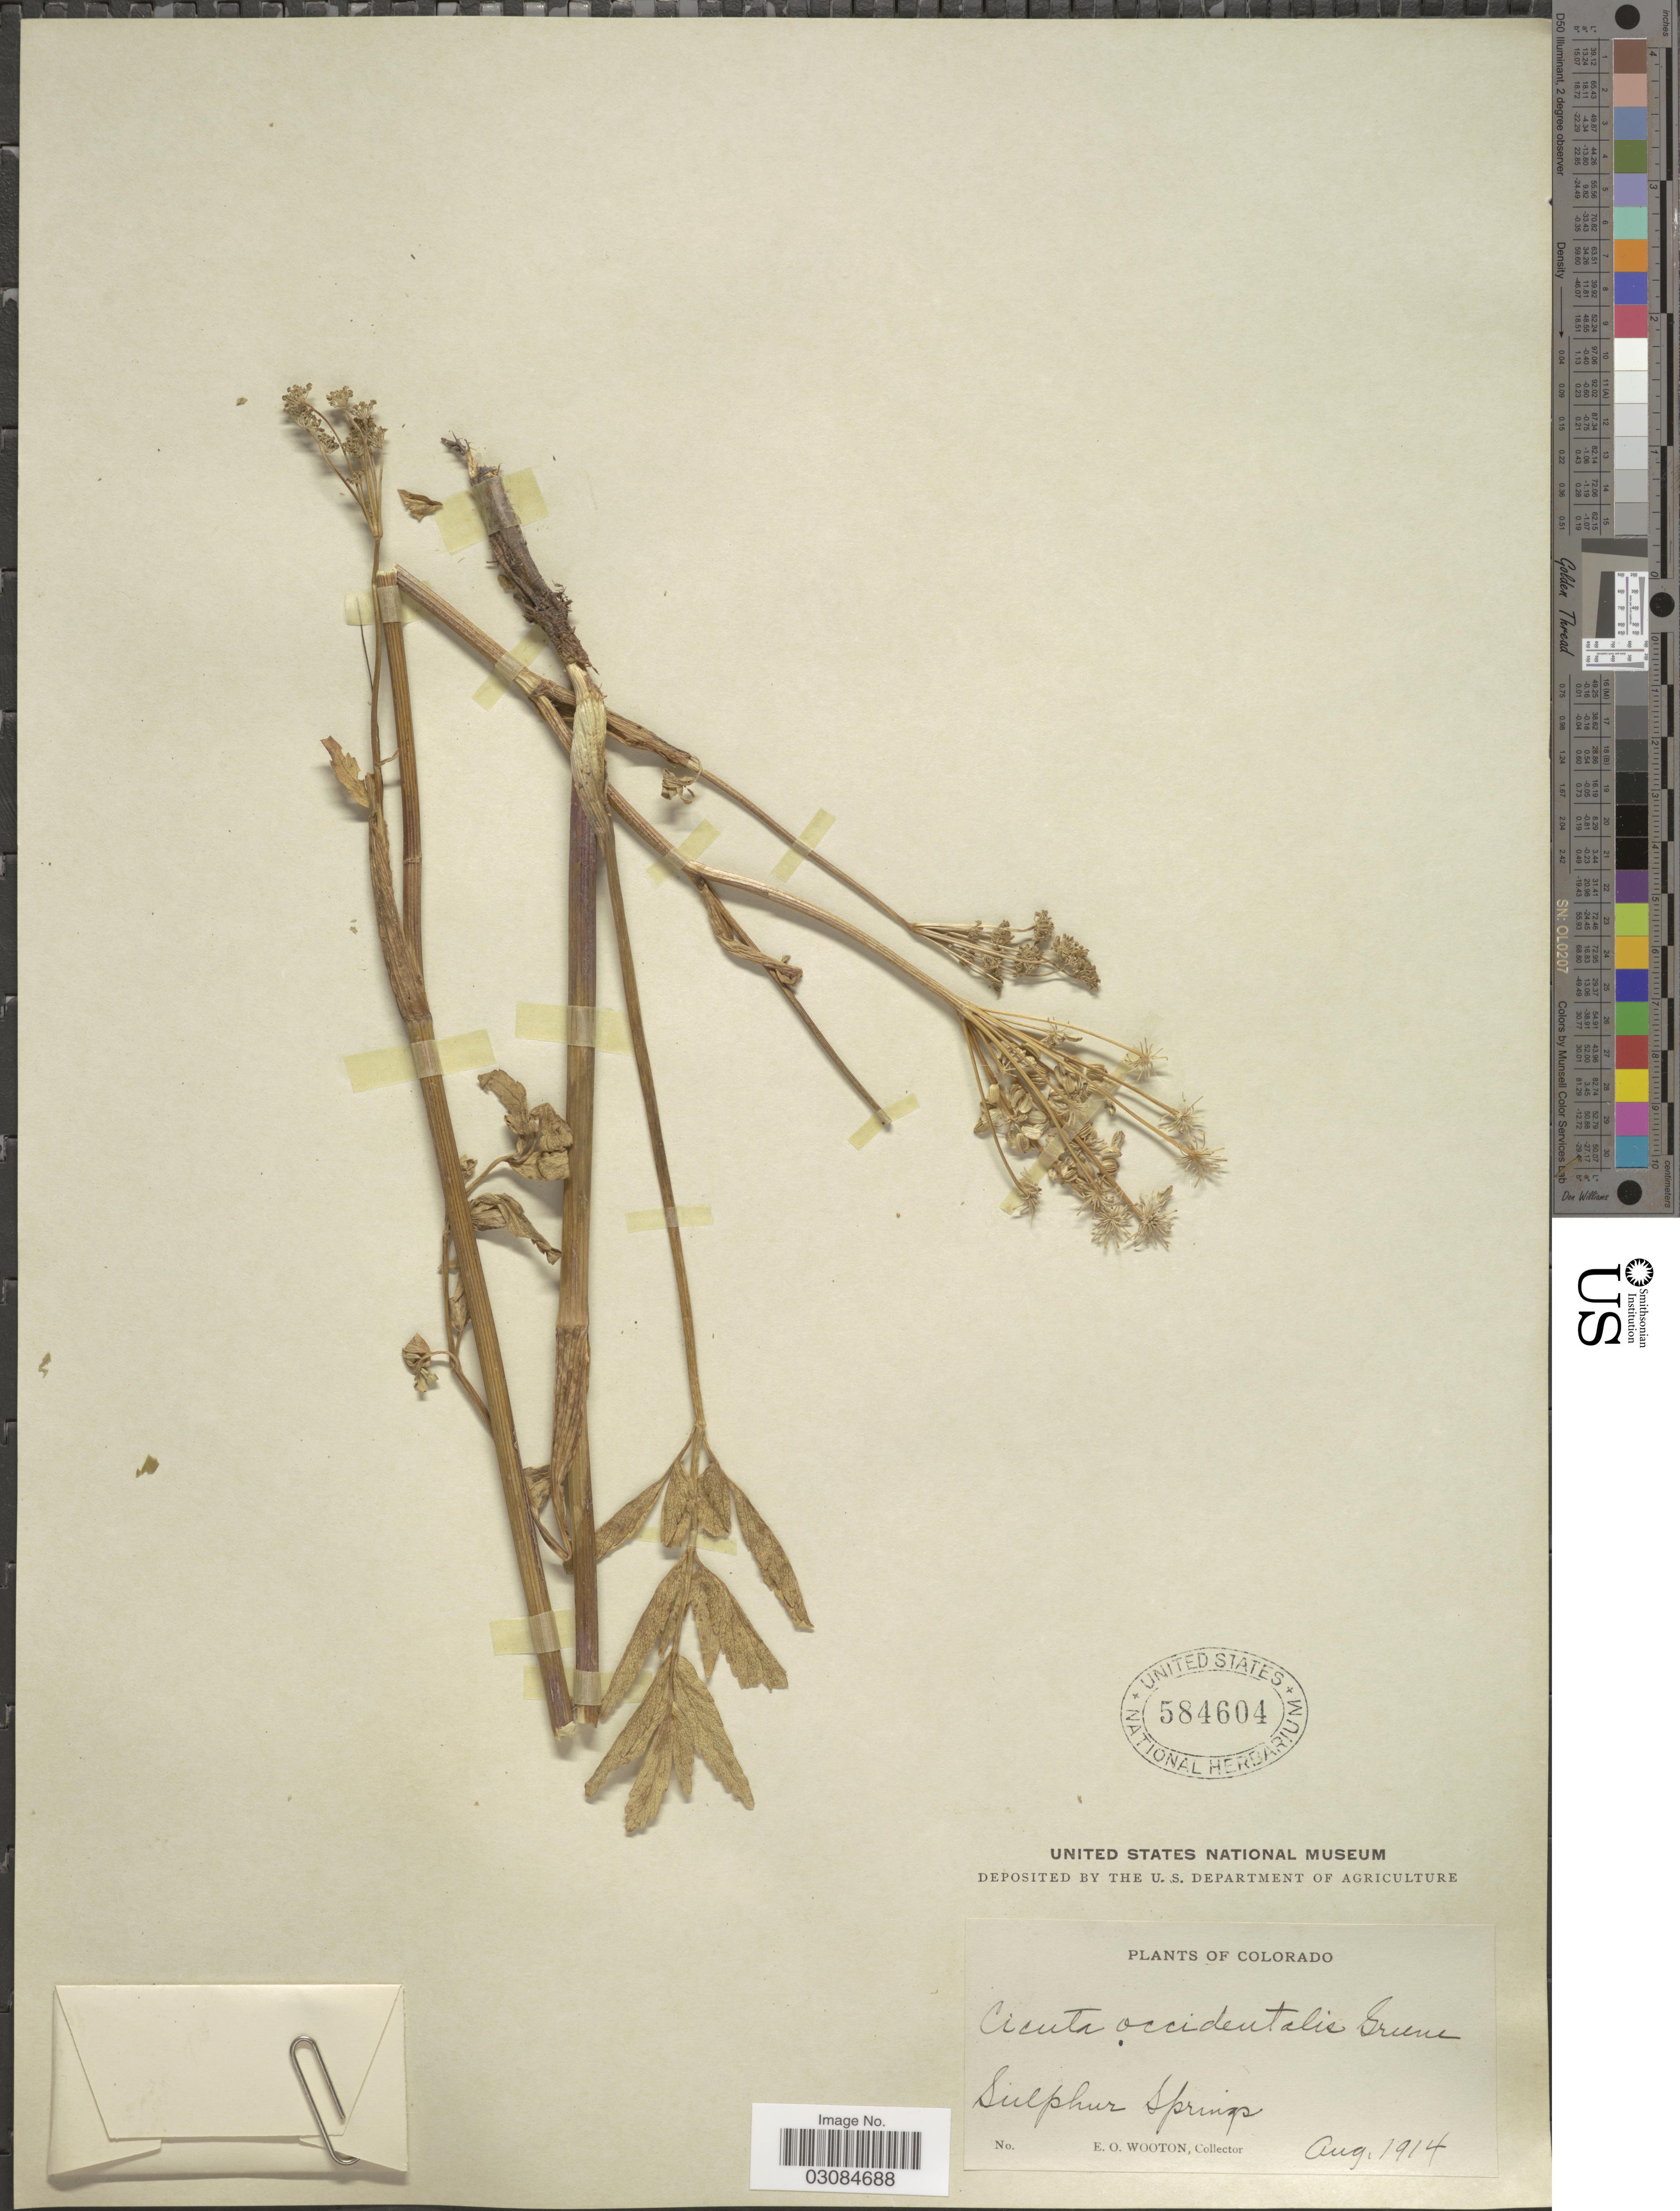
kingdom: Plantae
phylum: Tracheophyta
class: Magnoliopsida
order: Apiales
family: Apiaceae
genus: Cicuta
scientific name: Cicuta occidentalis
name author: Greene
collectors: E. O. Wooton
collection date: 1914-08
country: United States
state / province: Colorado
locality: Sulphur Springs.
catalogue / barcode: US 584604